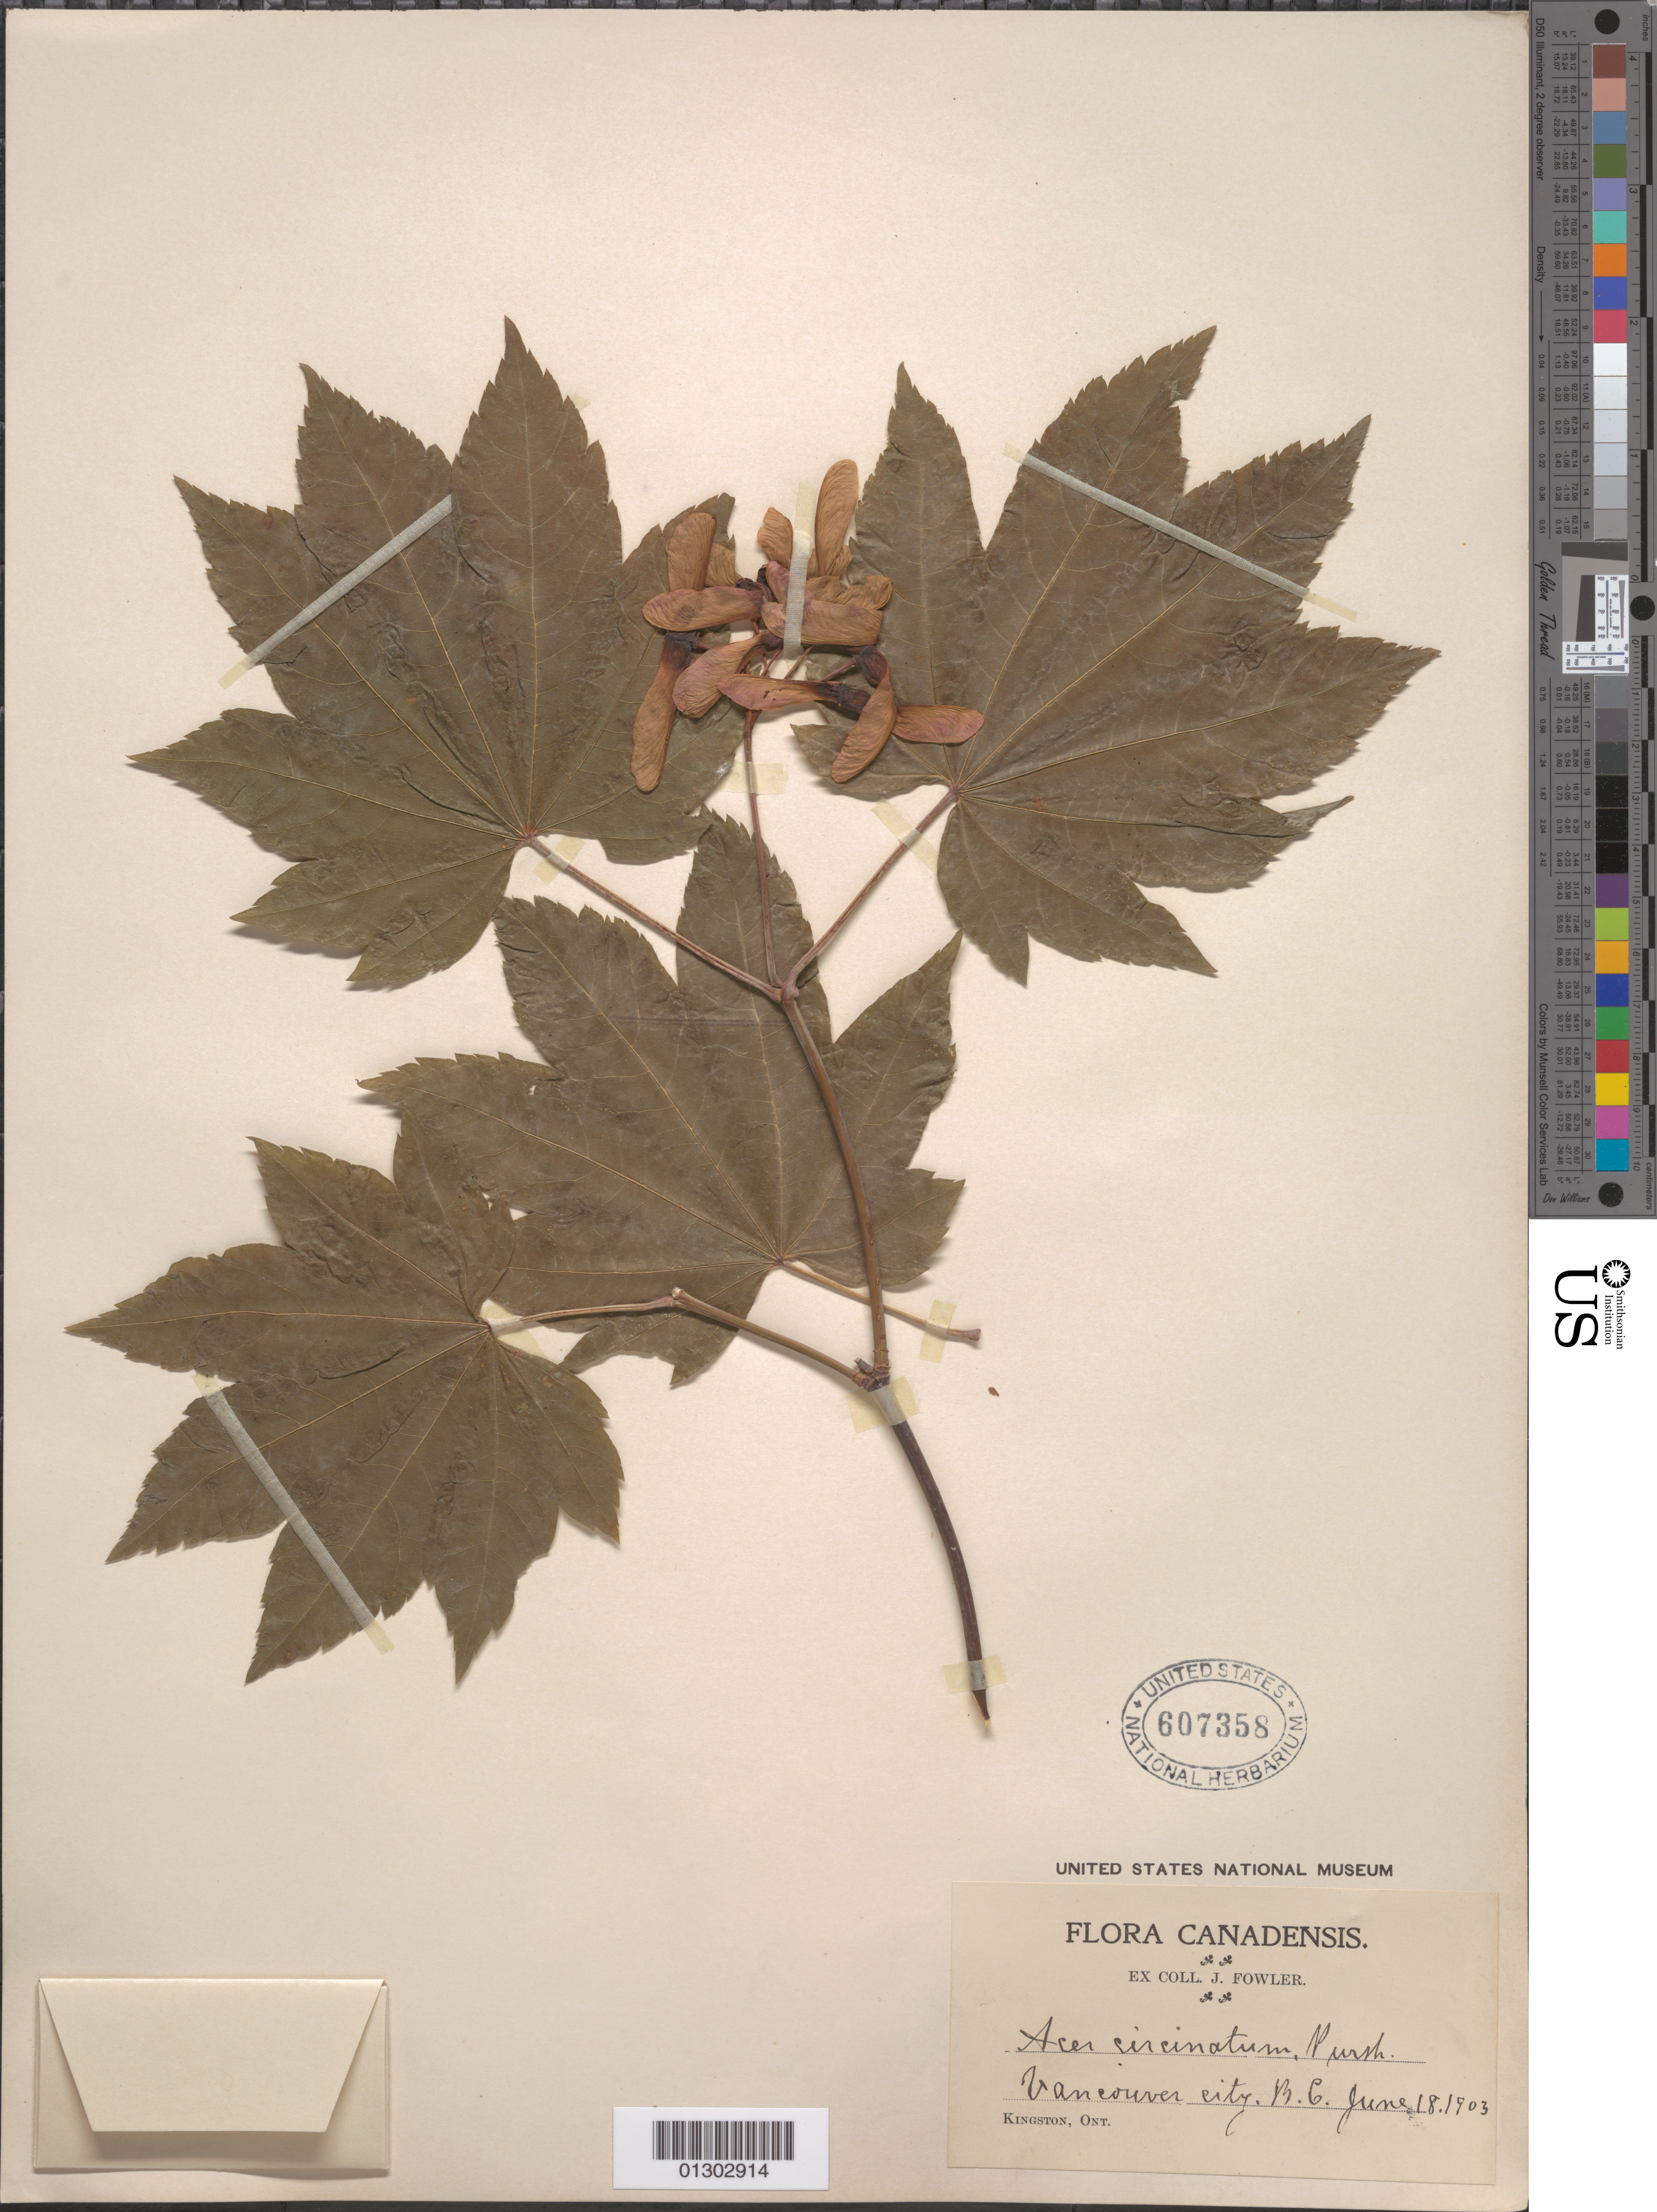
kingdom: Plantae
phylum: Tracheophyta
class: Magnoliopsida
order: Sapindales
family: Sapindaceae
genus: Acer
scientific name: Acer circinatum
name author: Pursh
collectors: J. P. Fowler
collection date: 1903-06-18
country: Canada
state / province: British Columbia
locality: Vancouver City.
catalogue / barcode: US 607358